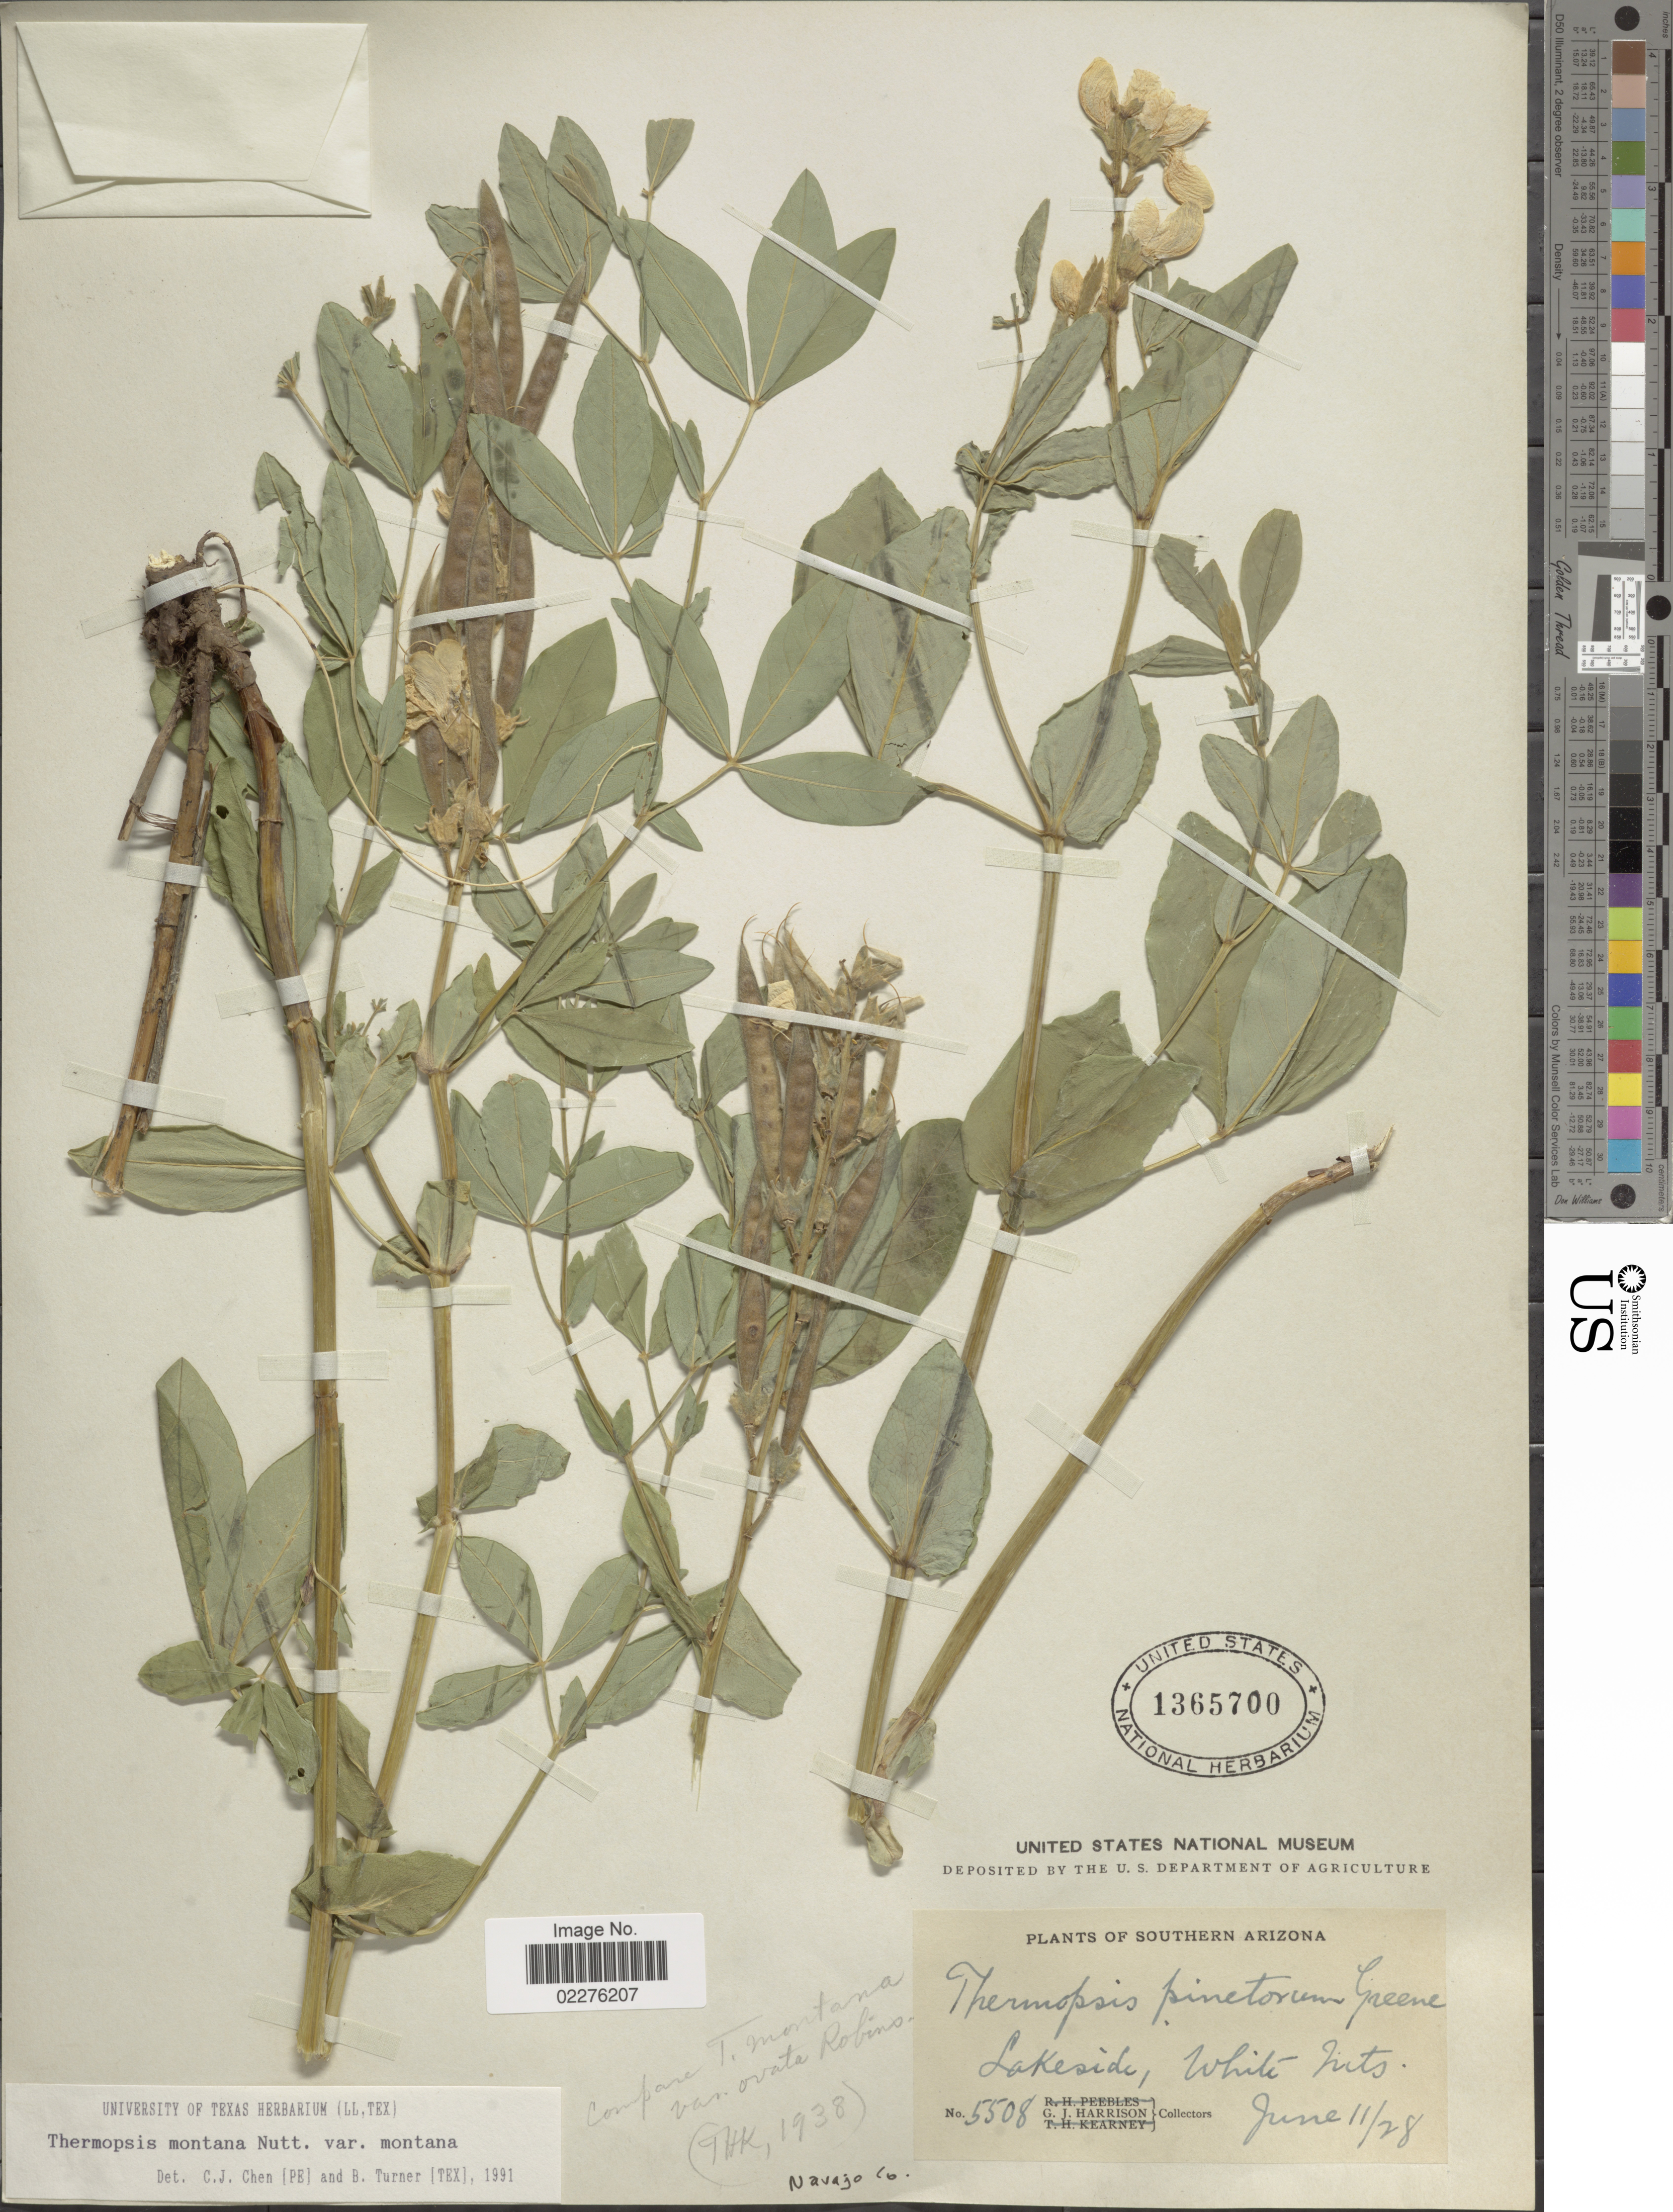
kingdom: Plantae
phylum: Tracheophyta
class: Magnoliopsida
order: Fabales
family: Fabaceae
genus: Thermopsis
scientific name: Thermopsis montana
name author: Nutt.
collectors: G. J. Harrison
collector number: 5508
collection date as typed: Transcribed d/m/y: 11/6/28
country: United States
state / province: Arizona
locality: Southern Arizona, Lakeside, White, Navajo Co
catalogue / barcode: US 1365700